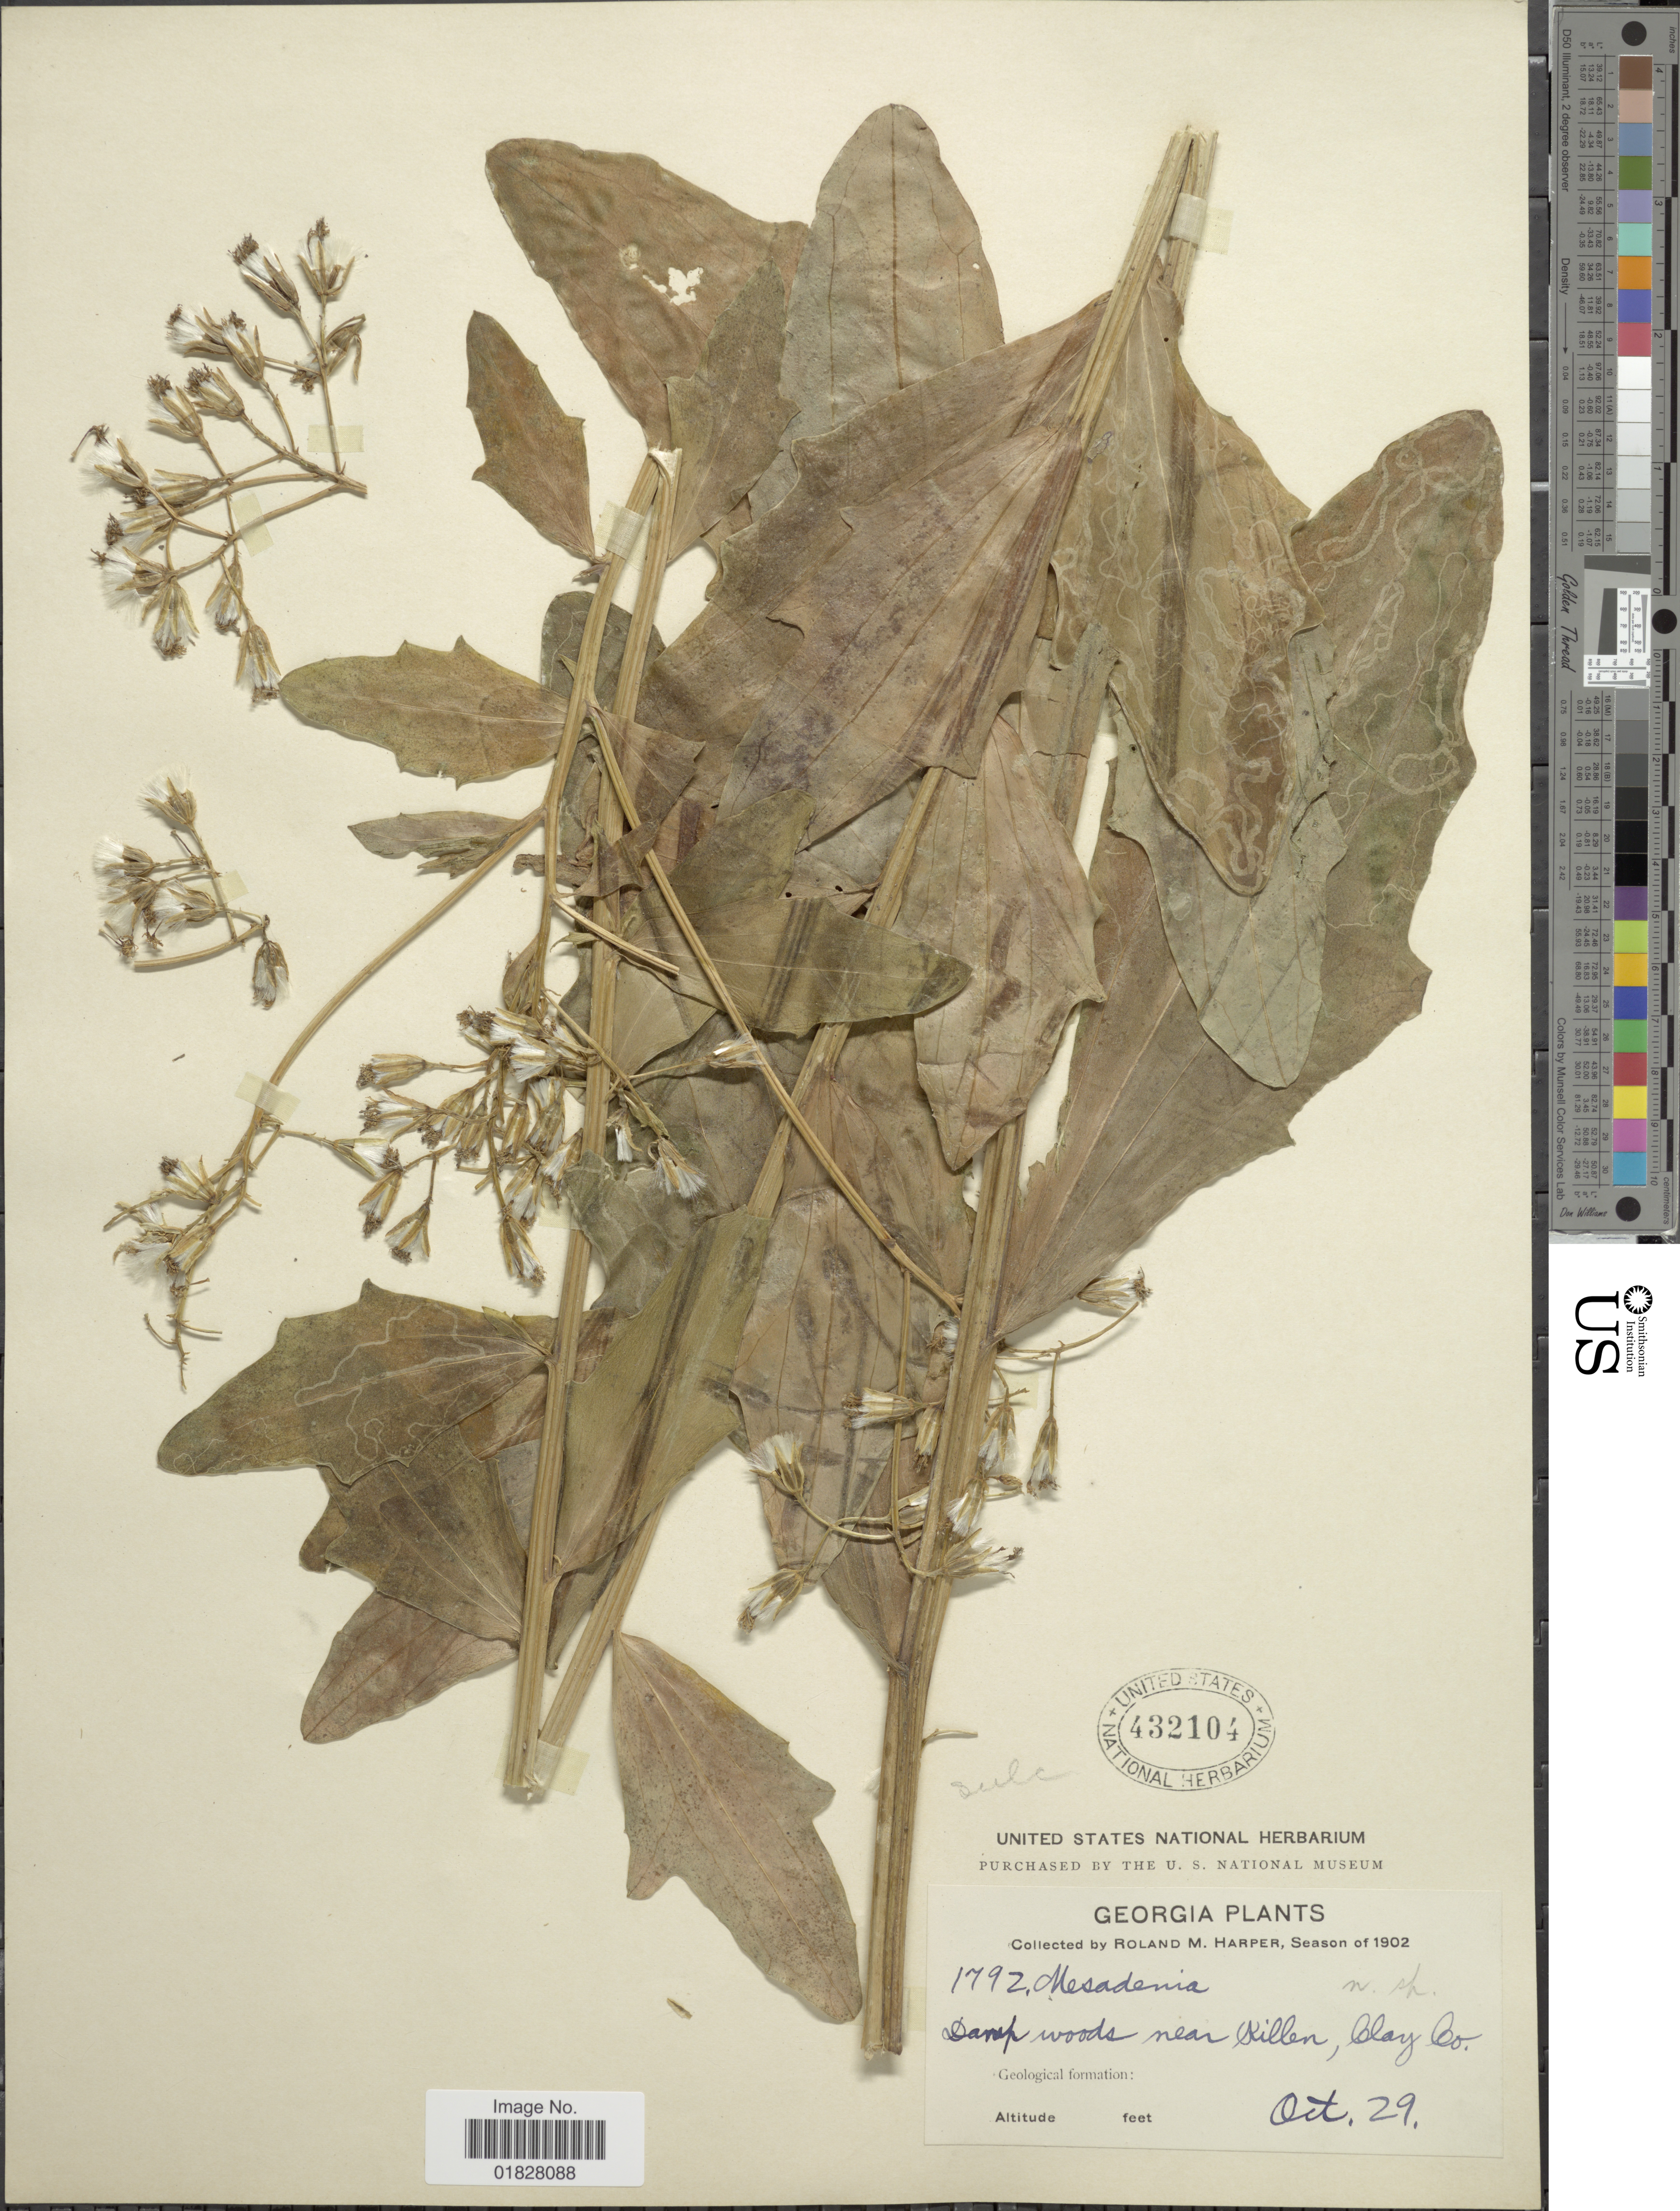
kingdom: Plantae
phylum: Tracheophyta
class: Magnoliopsida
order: Asterales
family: Asteraceae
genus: Arnoglossum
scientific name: Arnoglossum sulcatum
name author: (Fernald) H. Rob.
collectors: R. M. Harper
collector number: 1792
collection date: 1902-10-29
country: United States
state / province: Georgia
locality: Damp woods near Rillen, Clay Co.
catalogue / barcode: US 432104